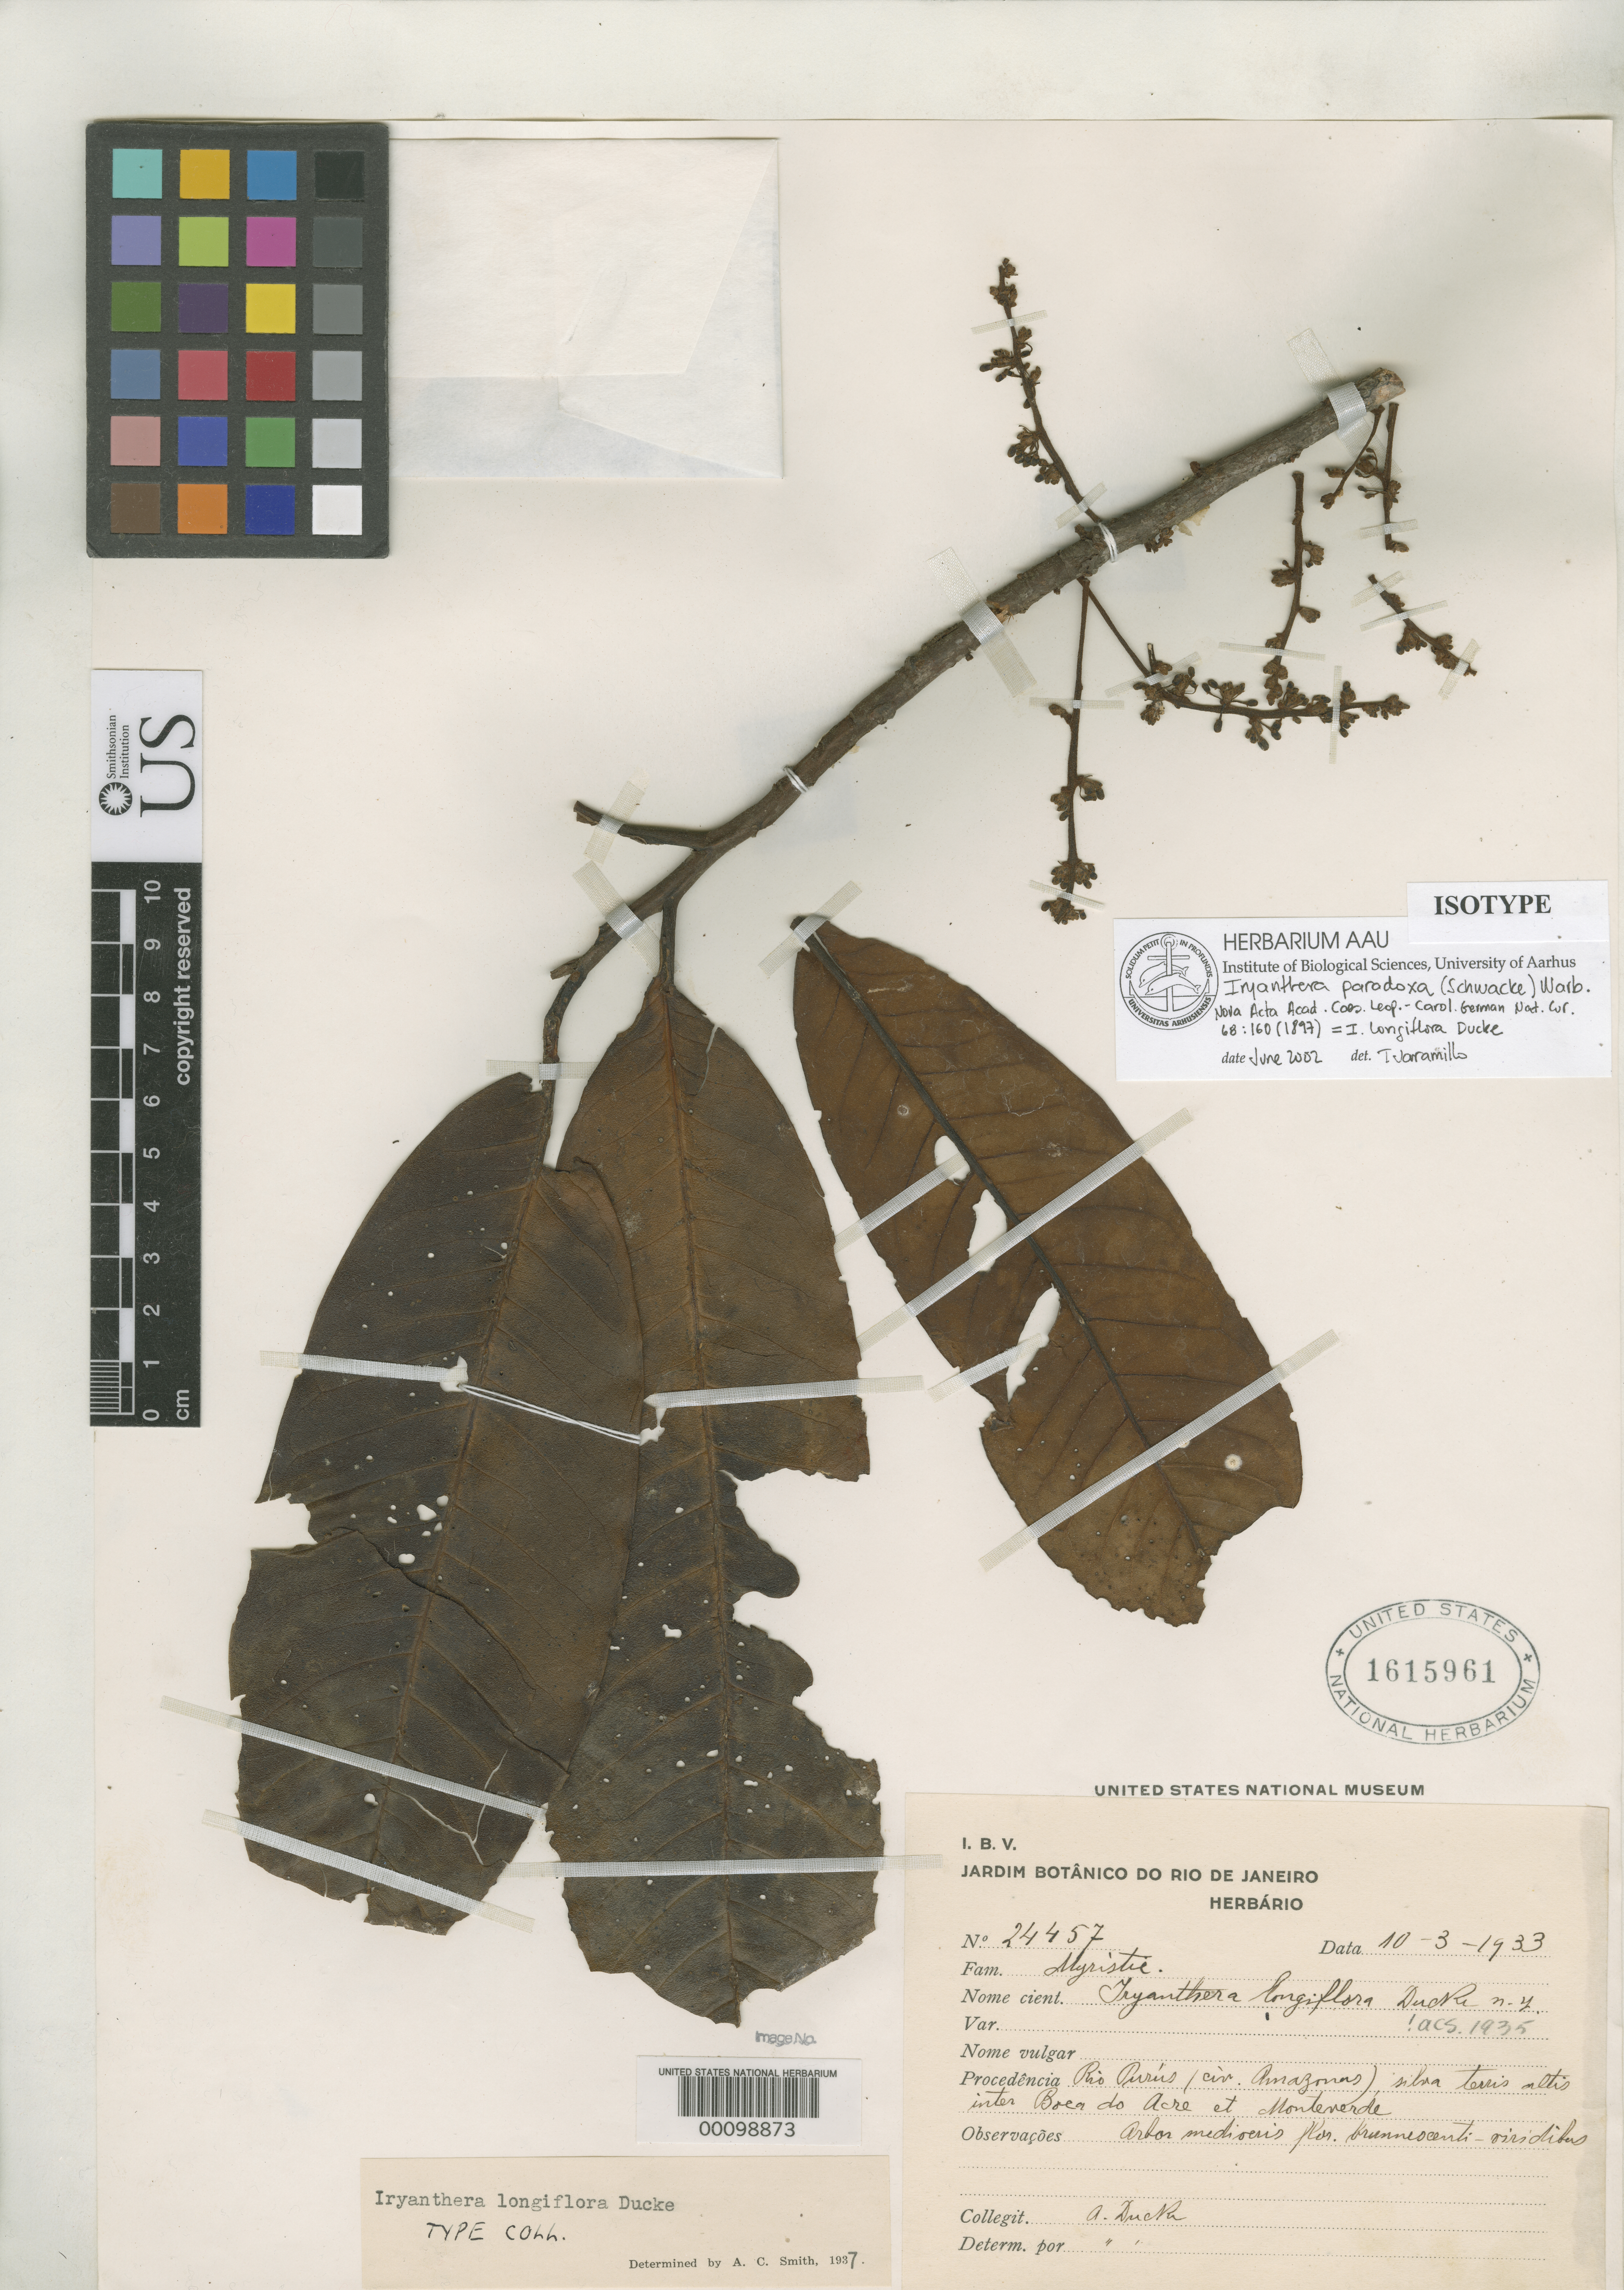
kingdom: Plantae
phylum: Tracheophyta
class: Magnoliopsida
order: Magnoliales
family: Myristicaceae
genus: Iryanthera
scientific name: Iryanthera longiflora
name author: Ducke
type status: Isotype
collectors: A. Ducke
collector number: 24457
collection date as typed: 10 Mar 1932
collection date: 1932-03-10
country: Brazil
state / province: Amazonas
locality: Purus between Boca do Acre & Monteverde.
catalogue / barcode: US 1615961